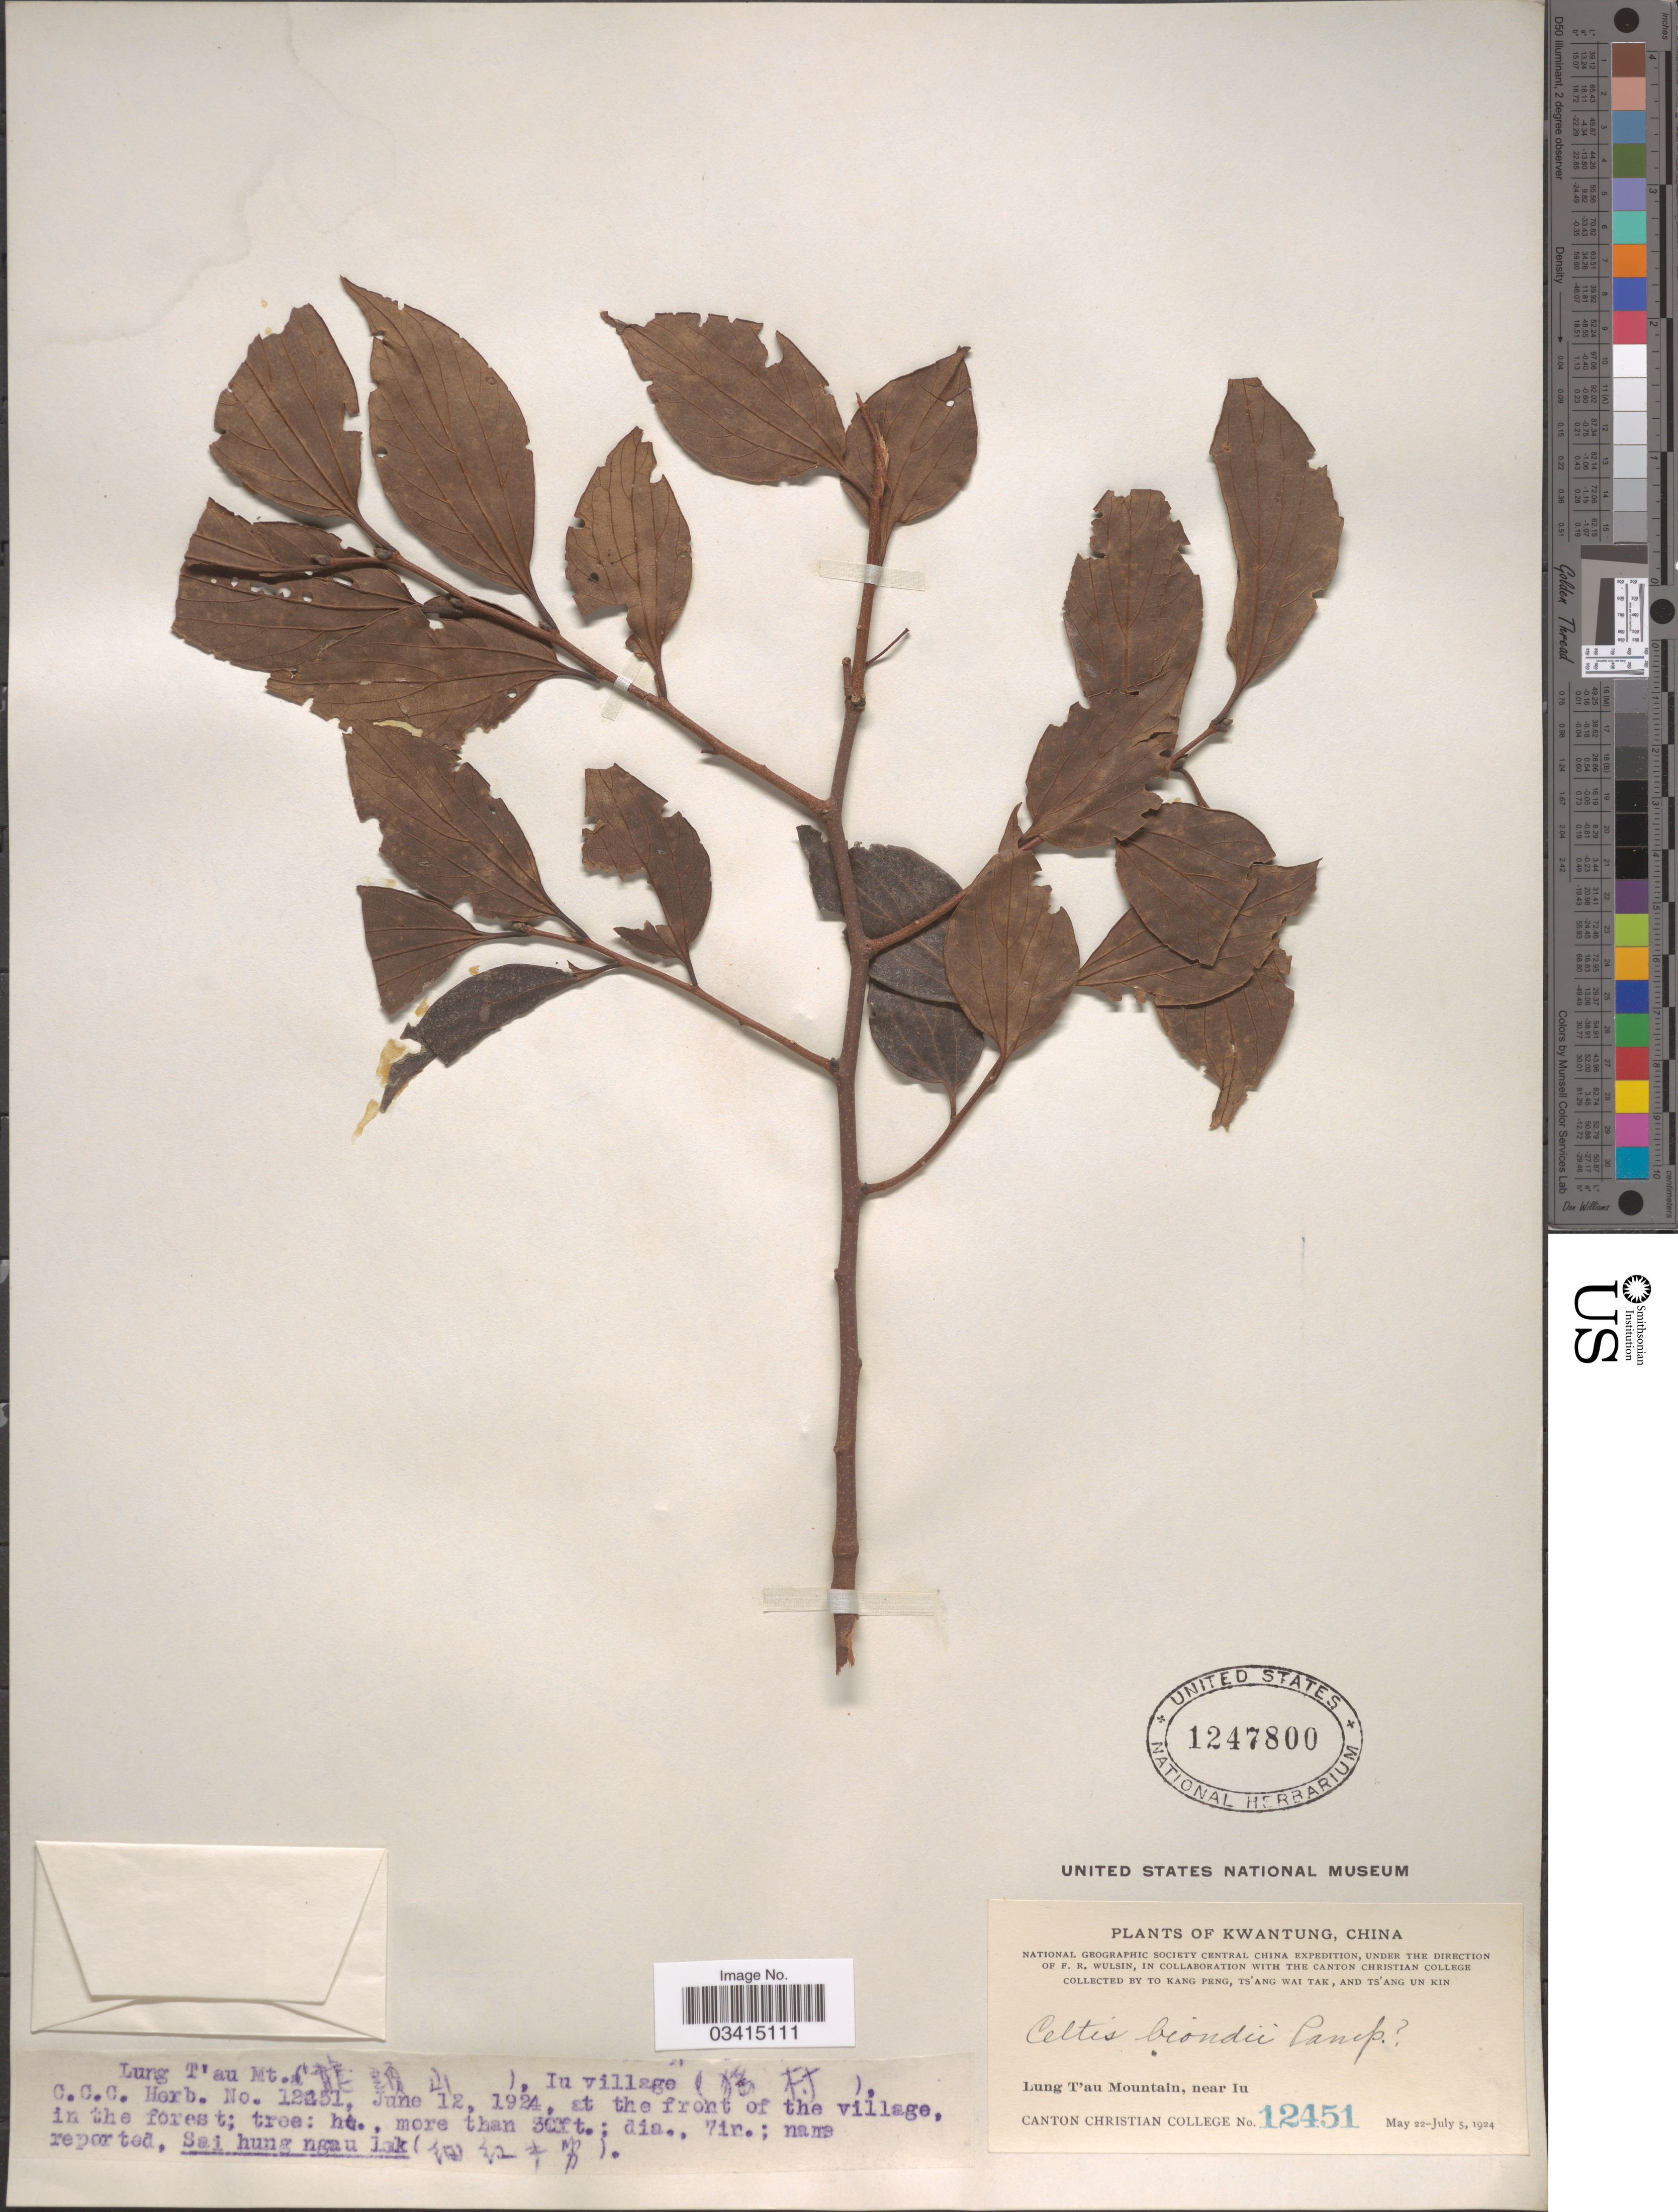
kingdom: Plantae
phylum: Tracheophyta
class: Magnoliopsida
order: Rosales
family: Cannabaceae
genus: Celtis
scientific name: Celtis biondii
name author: Pamp.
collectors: Kang Peng To, W. T. Tsang & Ts' Ang Un Kin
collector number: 12451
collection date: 1924-06-12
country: China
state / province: Guangdong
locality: Lung T'au Mt. (X)m Iu village (X). Kwantung. Lung T'au Mountain, near Iu.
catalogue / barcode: US 1247800